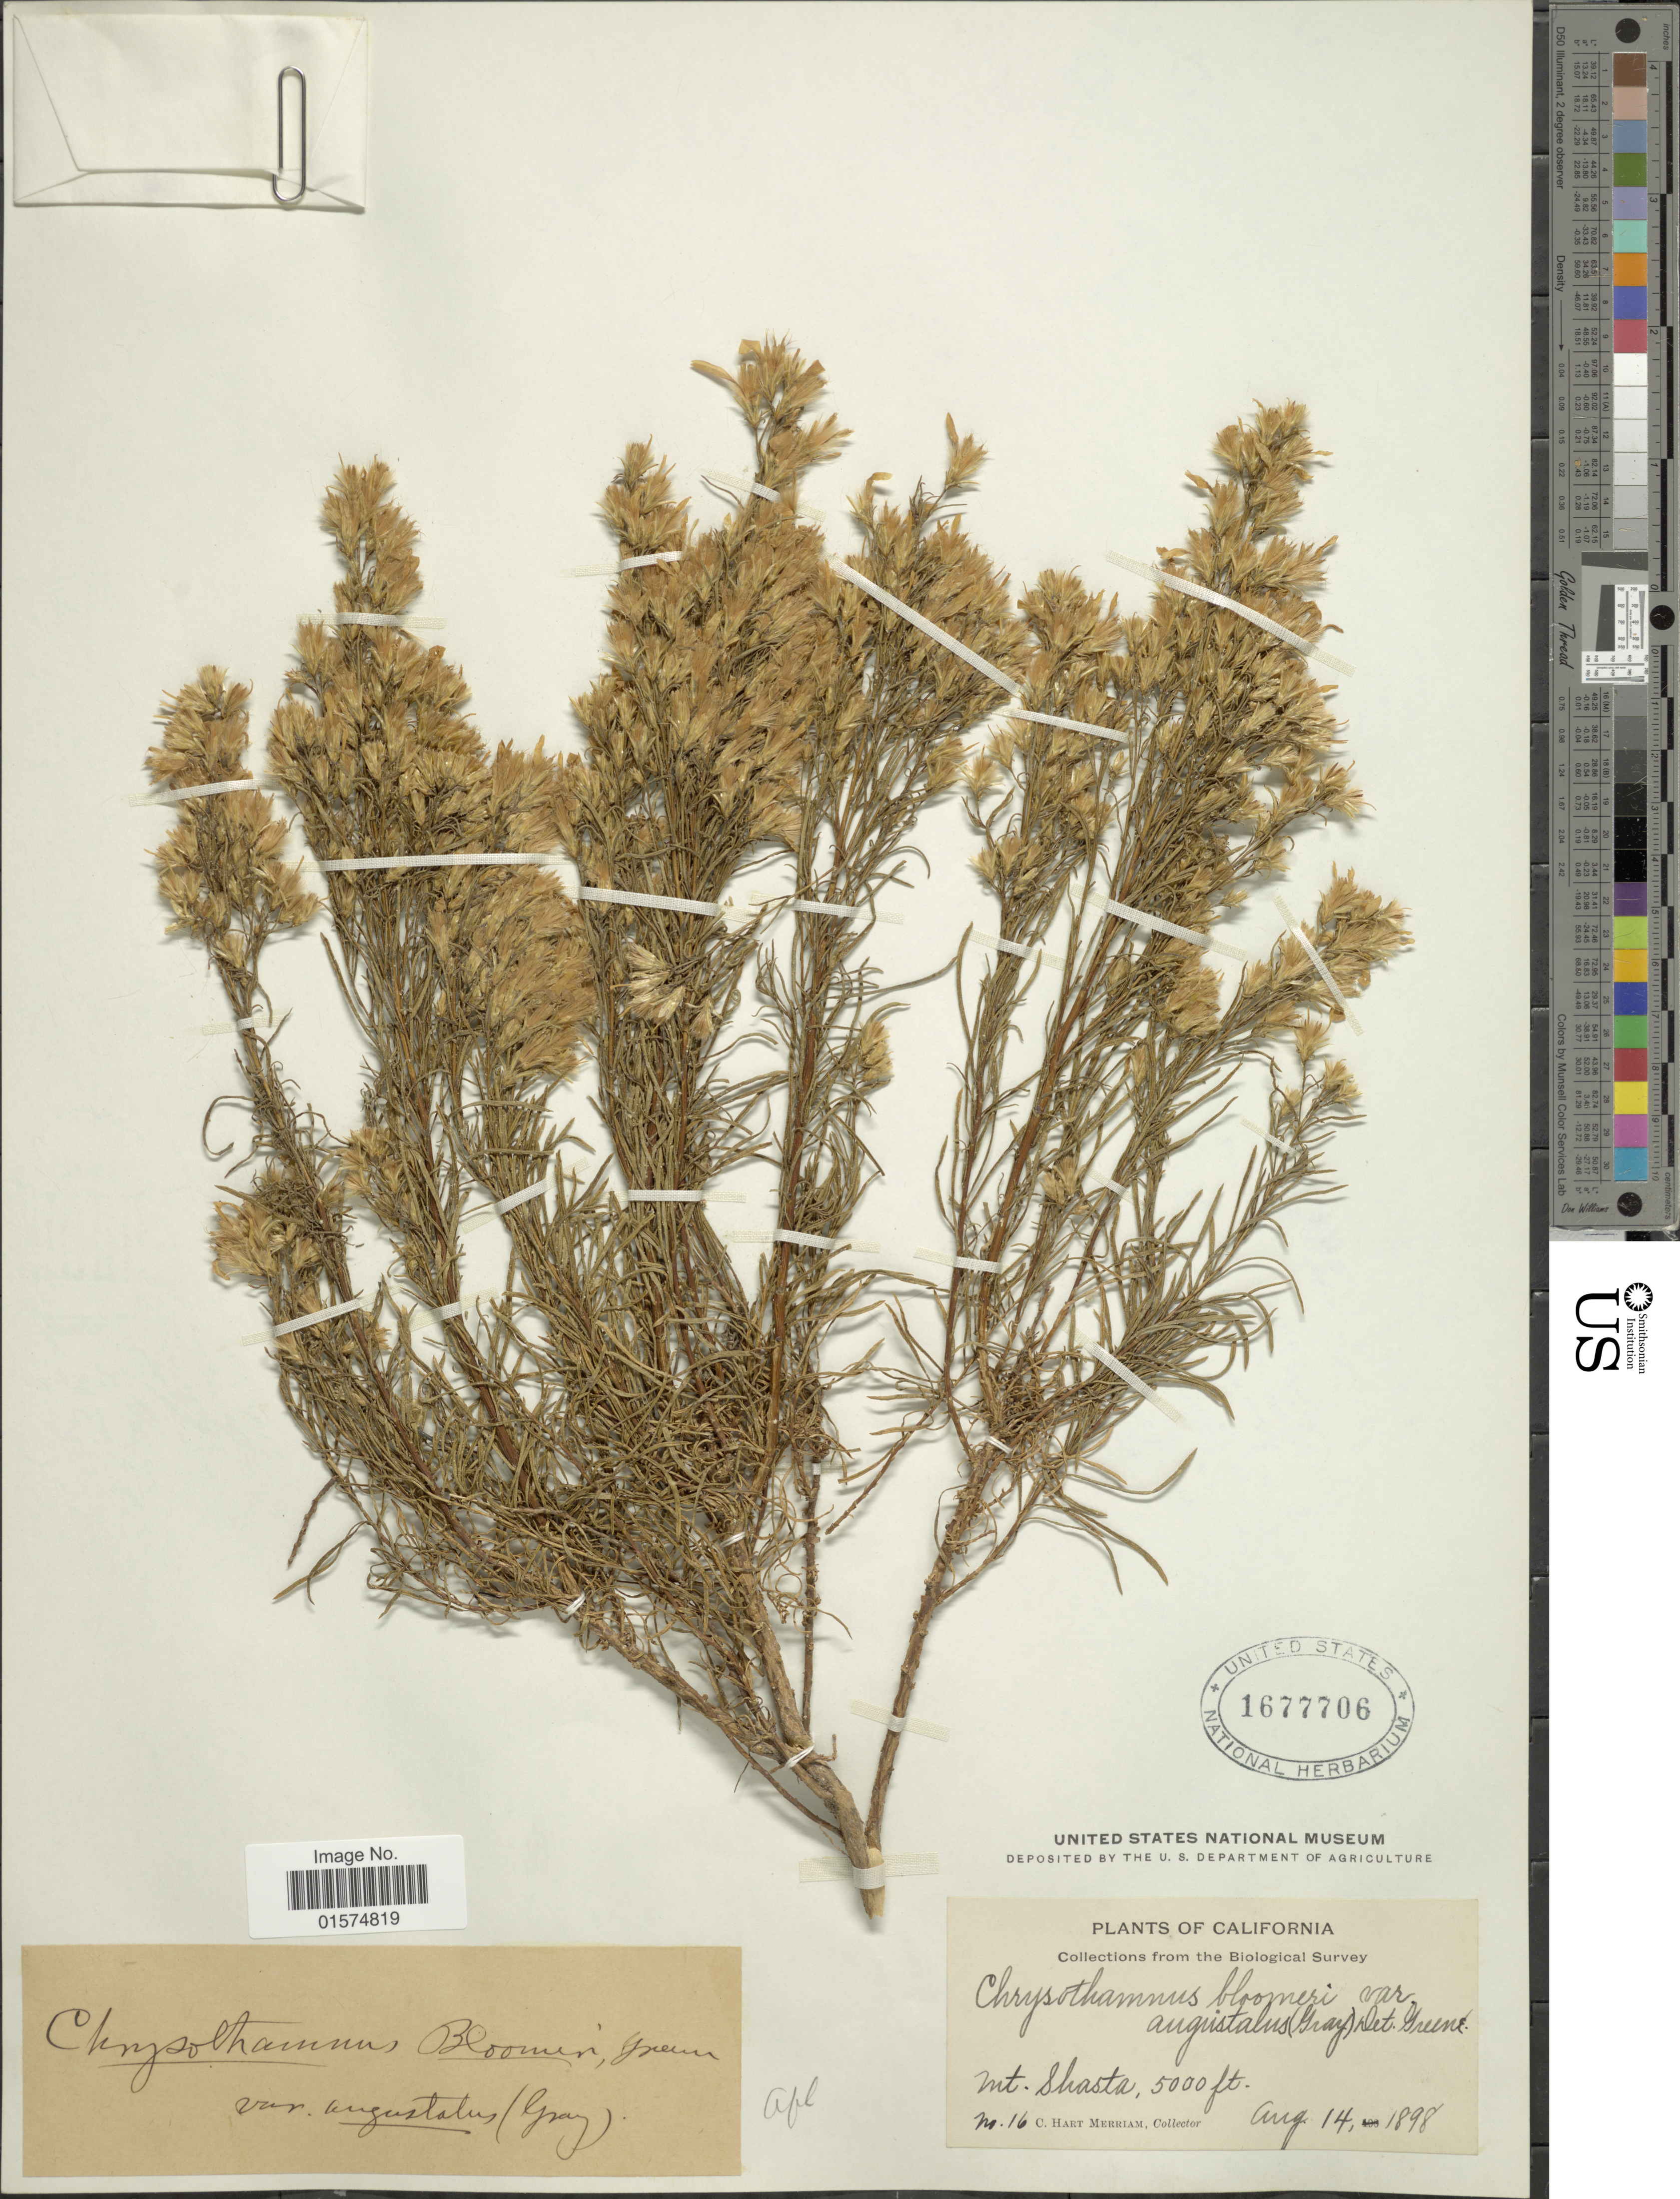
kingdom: Plantae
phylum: Tracheophyta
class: Magnoliopsida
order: Asterales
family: Asteraceae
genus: Ericameria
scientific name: Ericameria bloomeri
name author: (A. Gray) J.F. Macbr.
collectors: C. Merriam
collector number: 16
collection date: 1898-08-14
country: United States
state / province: California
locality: Mt. Shasta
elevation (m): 1524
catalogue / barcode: US 1677706